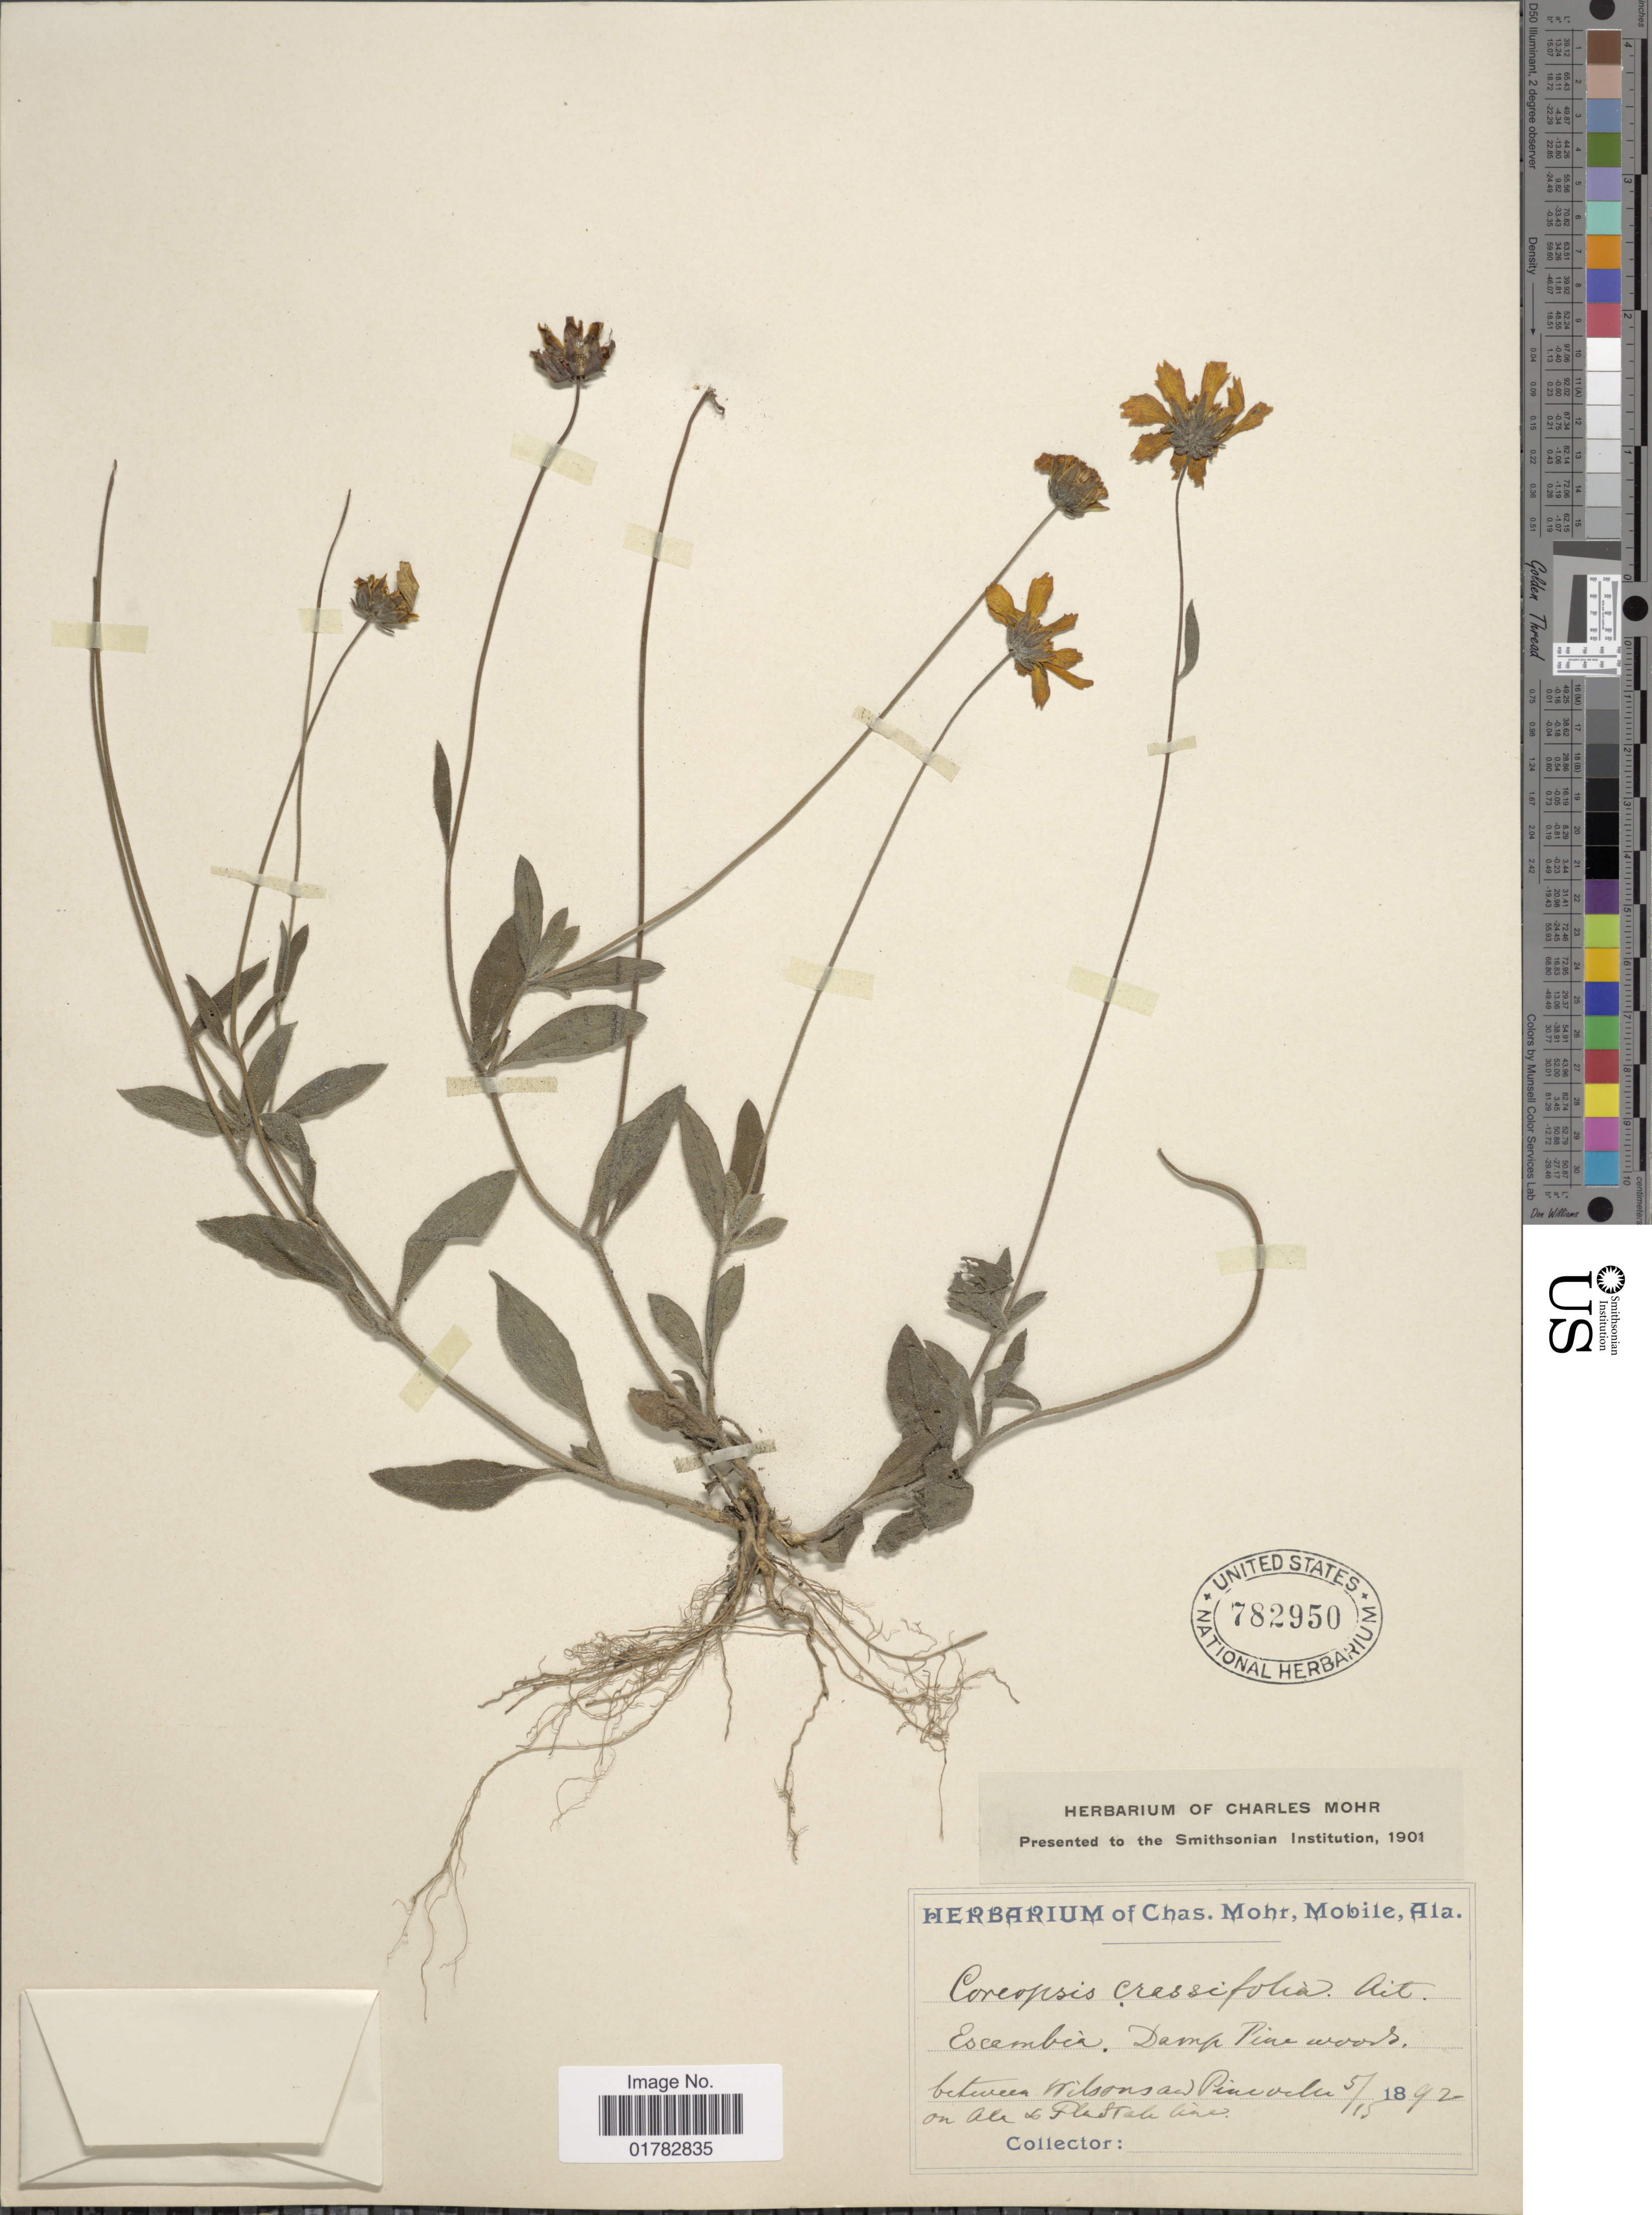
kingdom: Plantae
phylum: Tracheophyta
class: Magnoliopsida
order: Asterales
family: Asteraceae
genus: Coreopsis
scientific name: Coreopsis lanceolata var. villosa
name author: Michx.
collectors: ex herb. C. Mohr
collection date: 1892-05-15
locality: Escambia, damp Pine woods, between Wilsons and Pinevillage on Ala & Flagstaff line [interpreted]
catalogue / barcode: US 782950